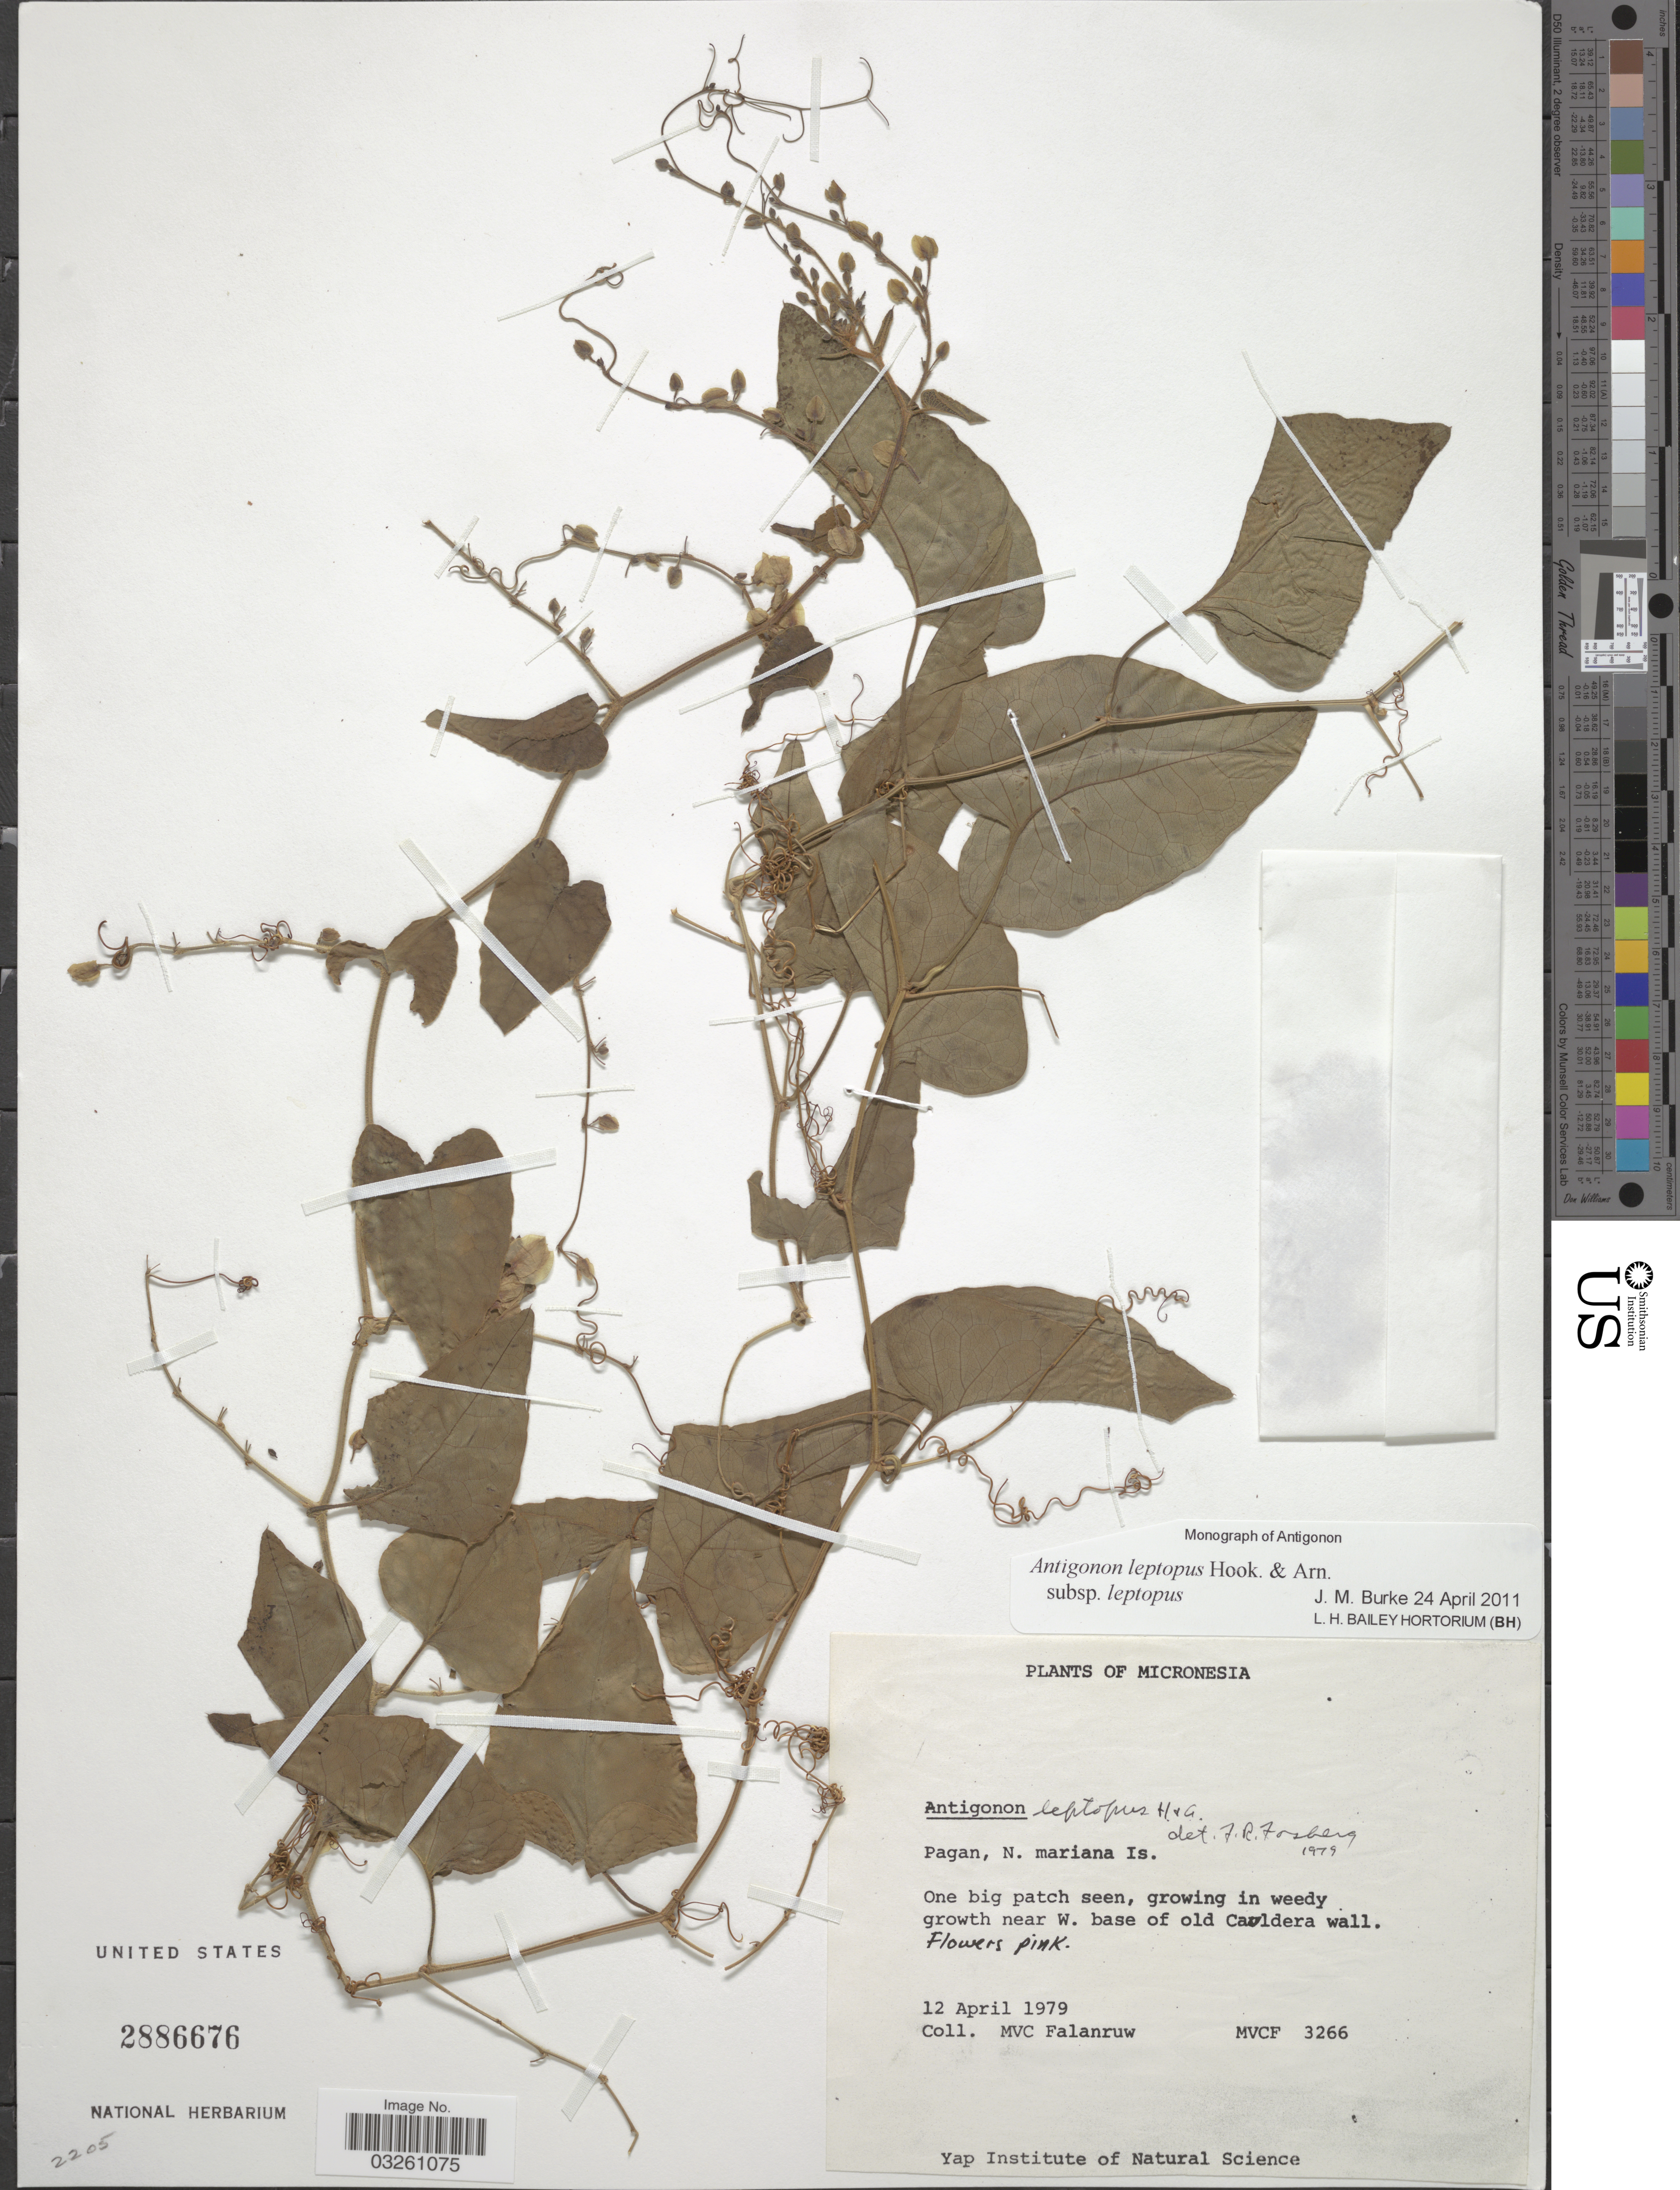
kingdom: Plantae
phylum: Tracheophyta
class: Magnoliopsida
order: Caryophyllales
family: Polygonaceae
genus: Antigonon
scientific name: Antigonon leptopus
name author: Hook. & Arn.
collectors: M. V. Falanruw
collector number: MVCF3266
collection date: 1979-04-12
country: Northern Mariana Islands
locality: Micronesia. Pagan, N. Mariana Is. Growing in weedy growth near W. base of old caldera wall.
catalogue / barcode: US 2886676